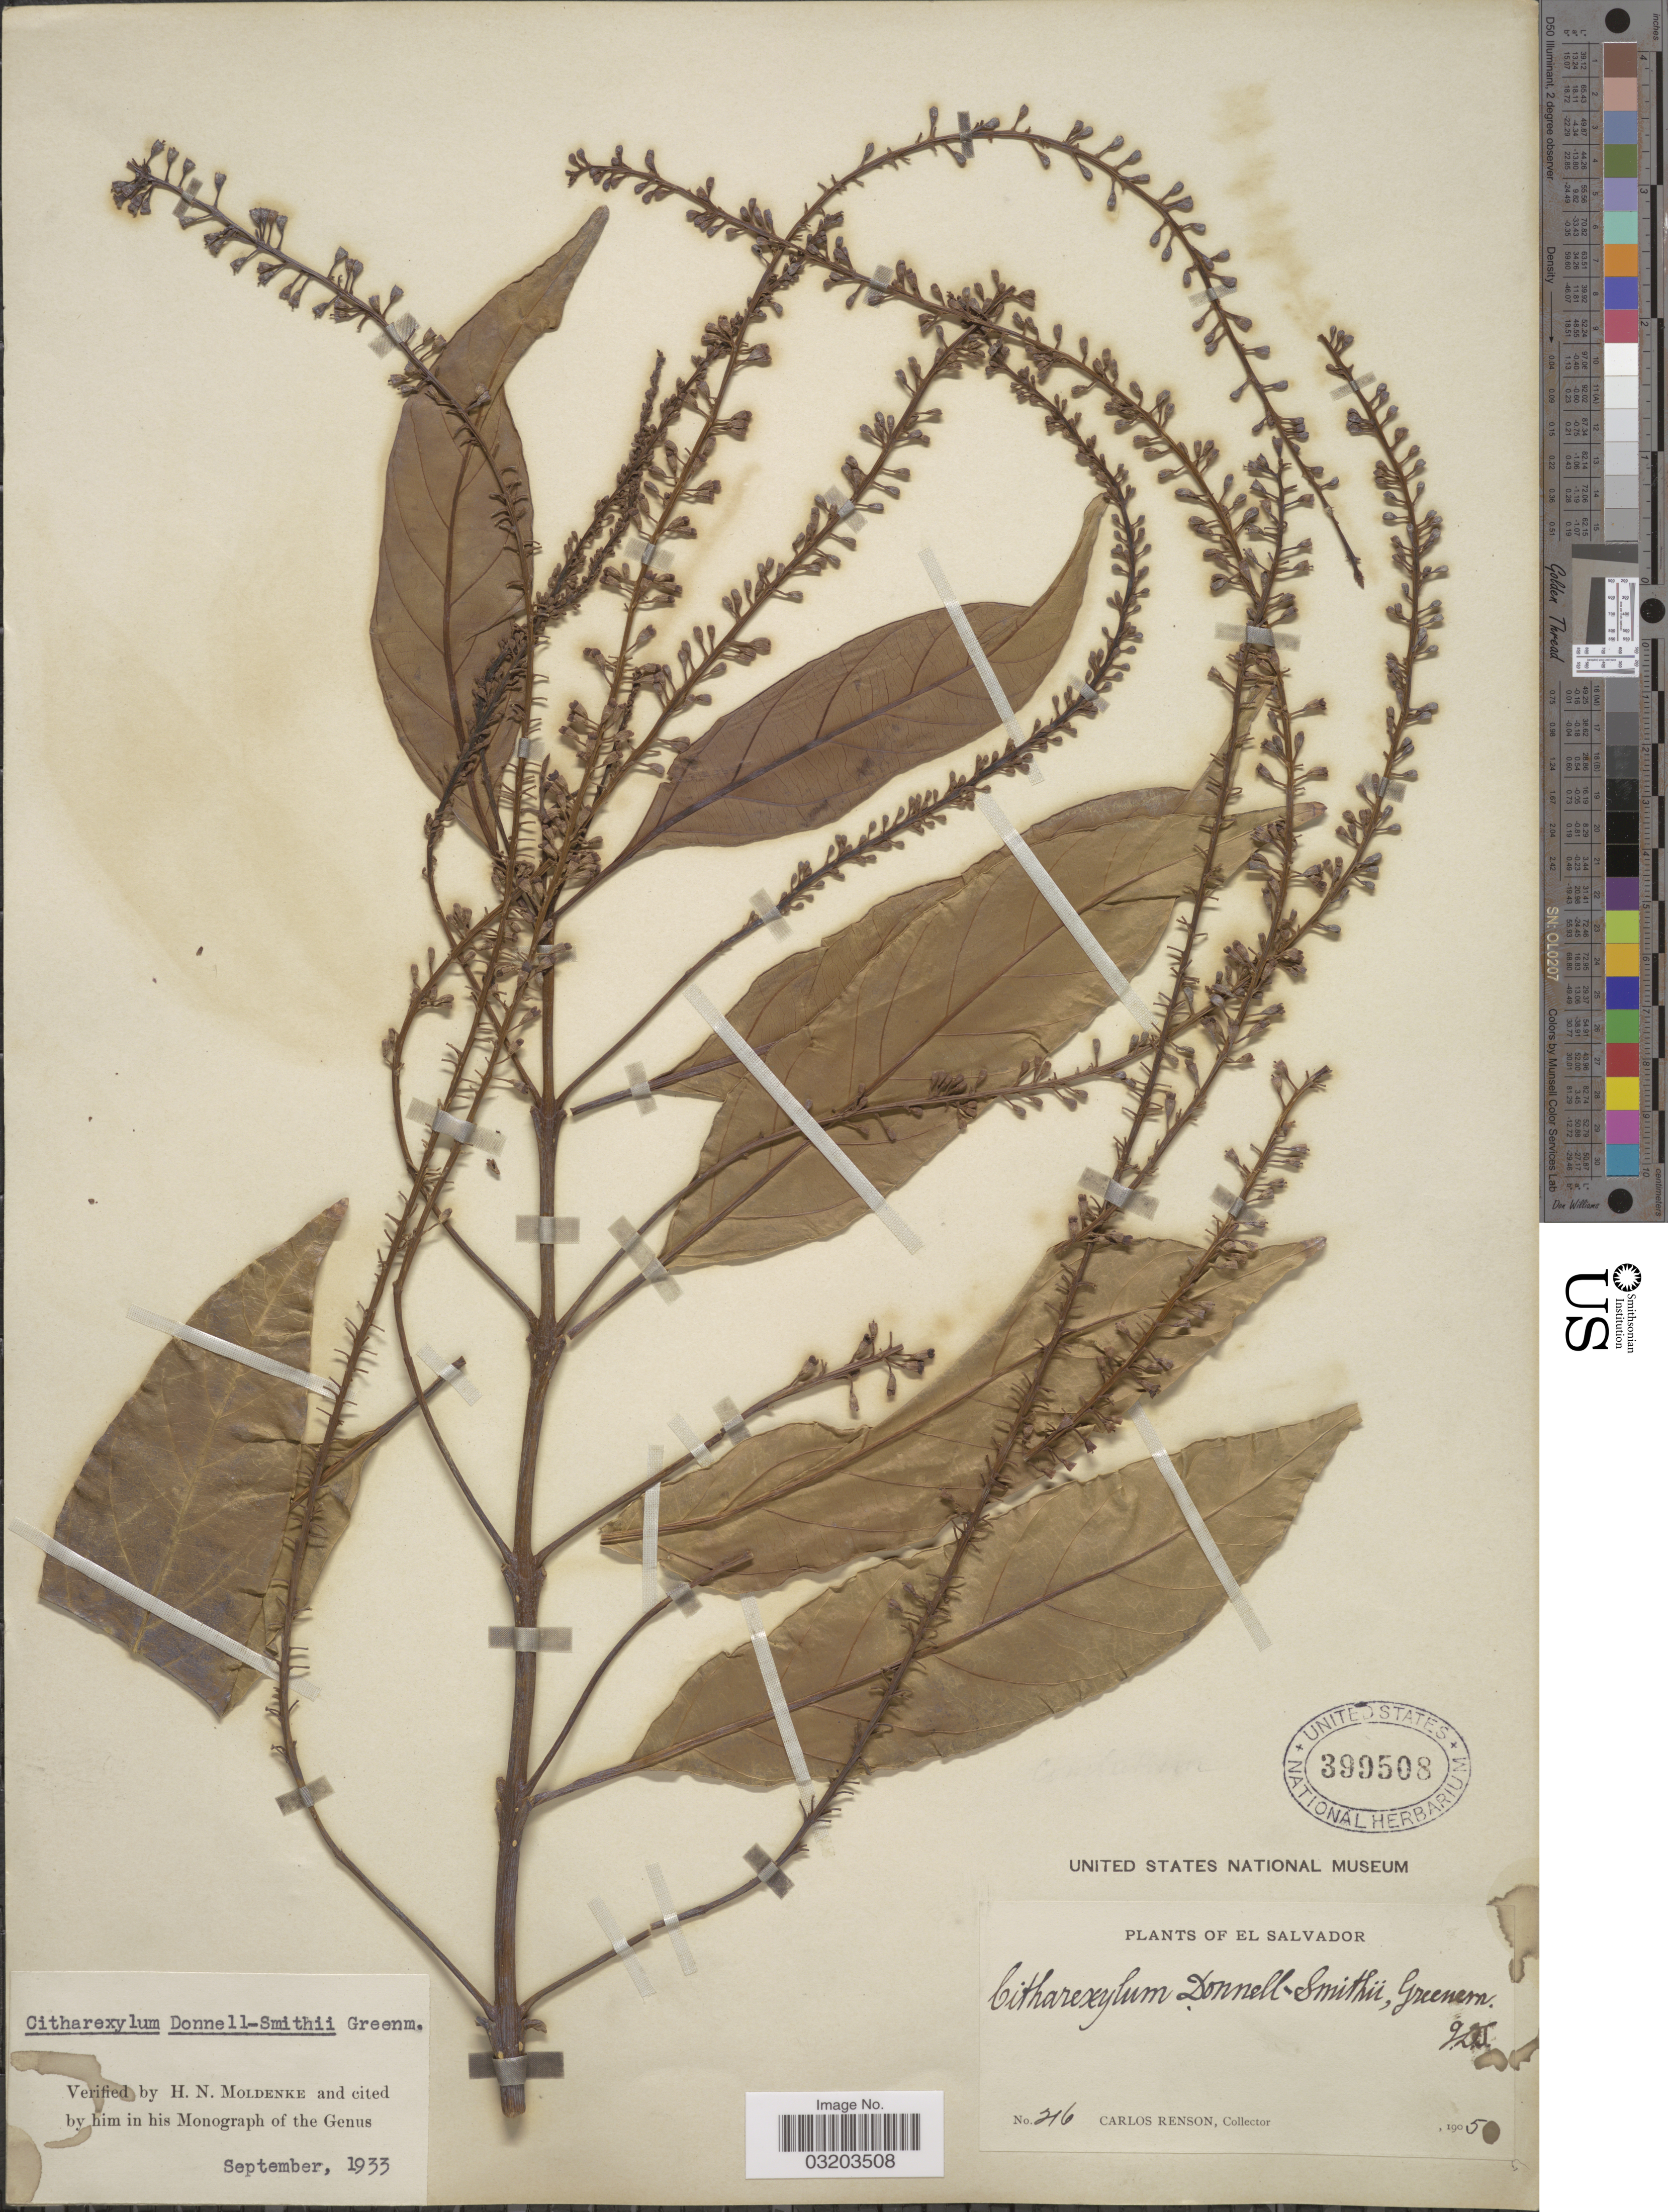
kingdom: Plantae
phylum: Tracheophyta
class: Magnoliopsida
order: Lamiales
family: Verbenaceae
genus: Citharexylum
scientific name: Citharexylum donnell-smithii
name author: Greenm.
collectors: C. Renson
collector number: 216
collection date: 1905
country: El Salvador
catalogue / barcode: US 399508